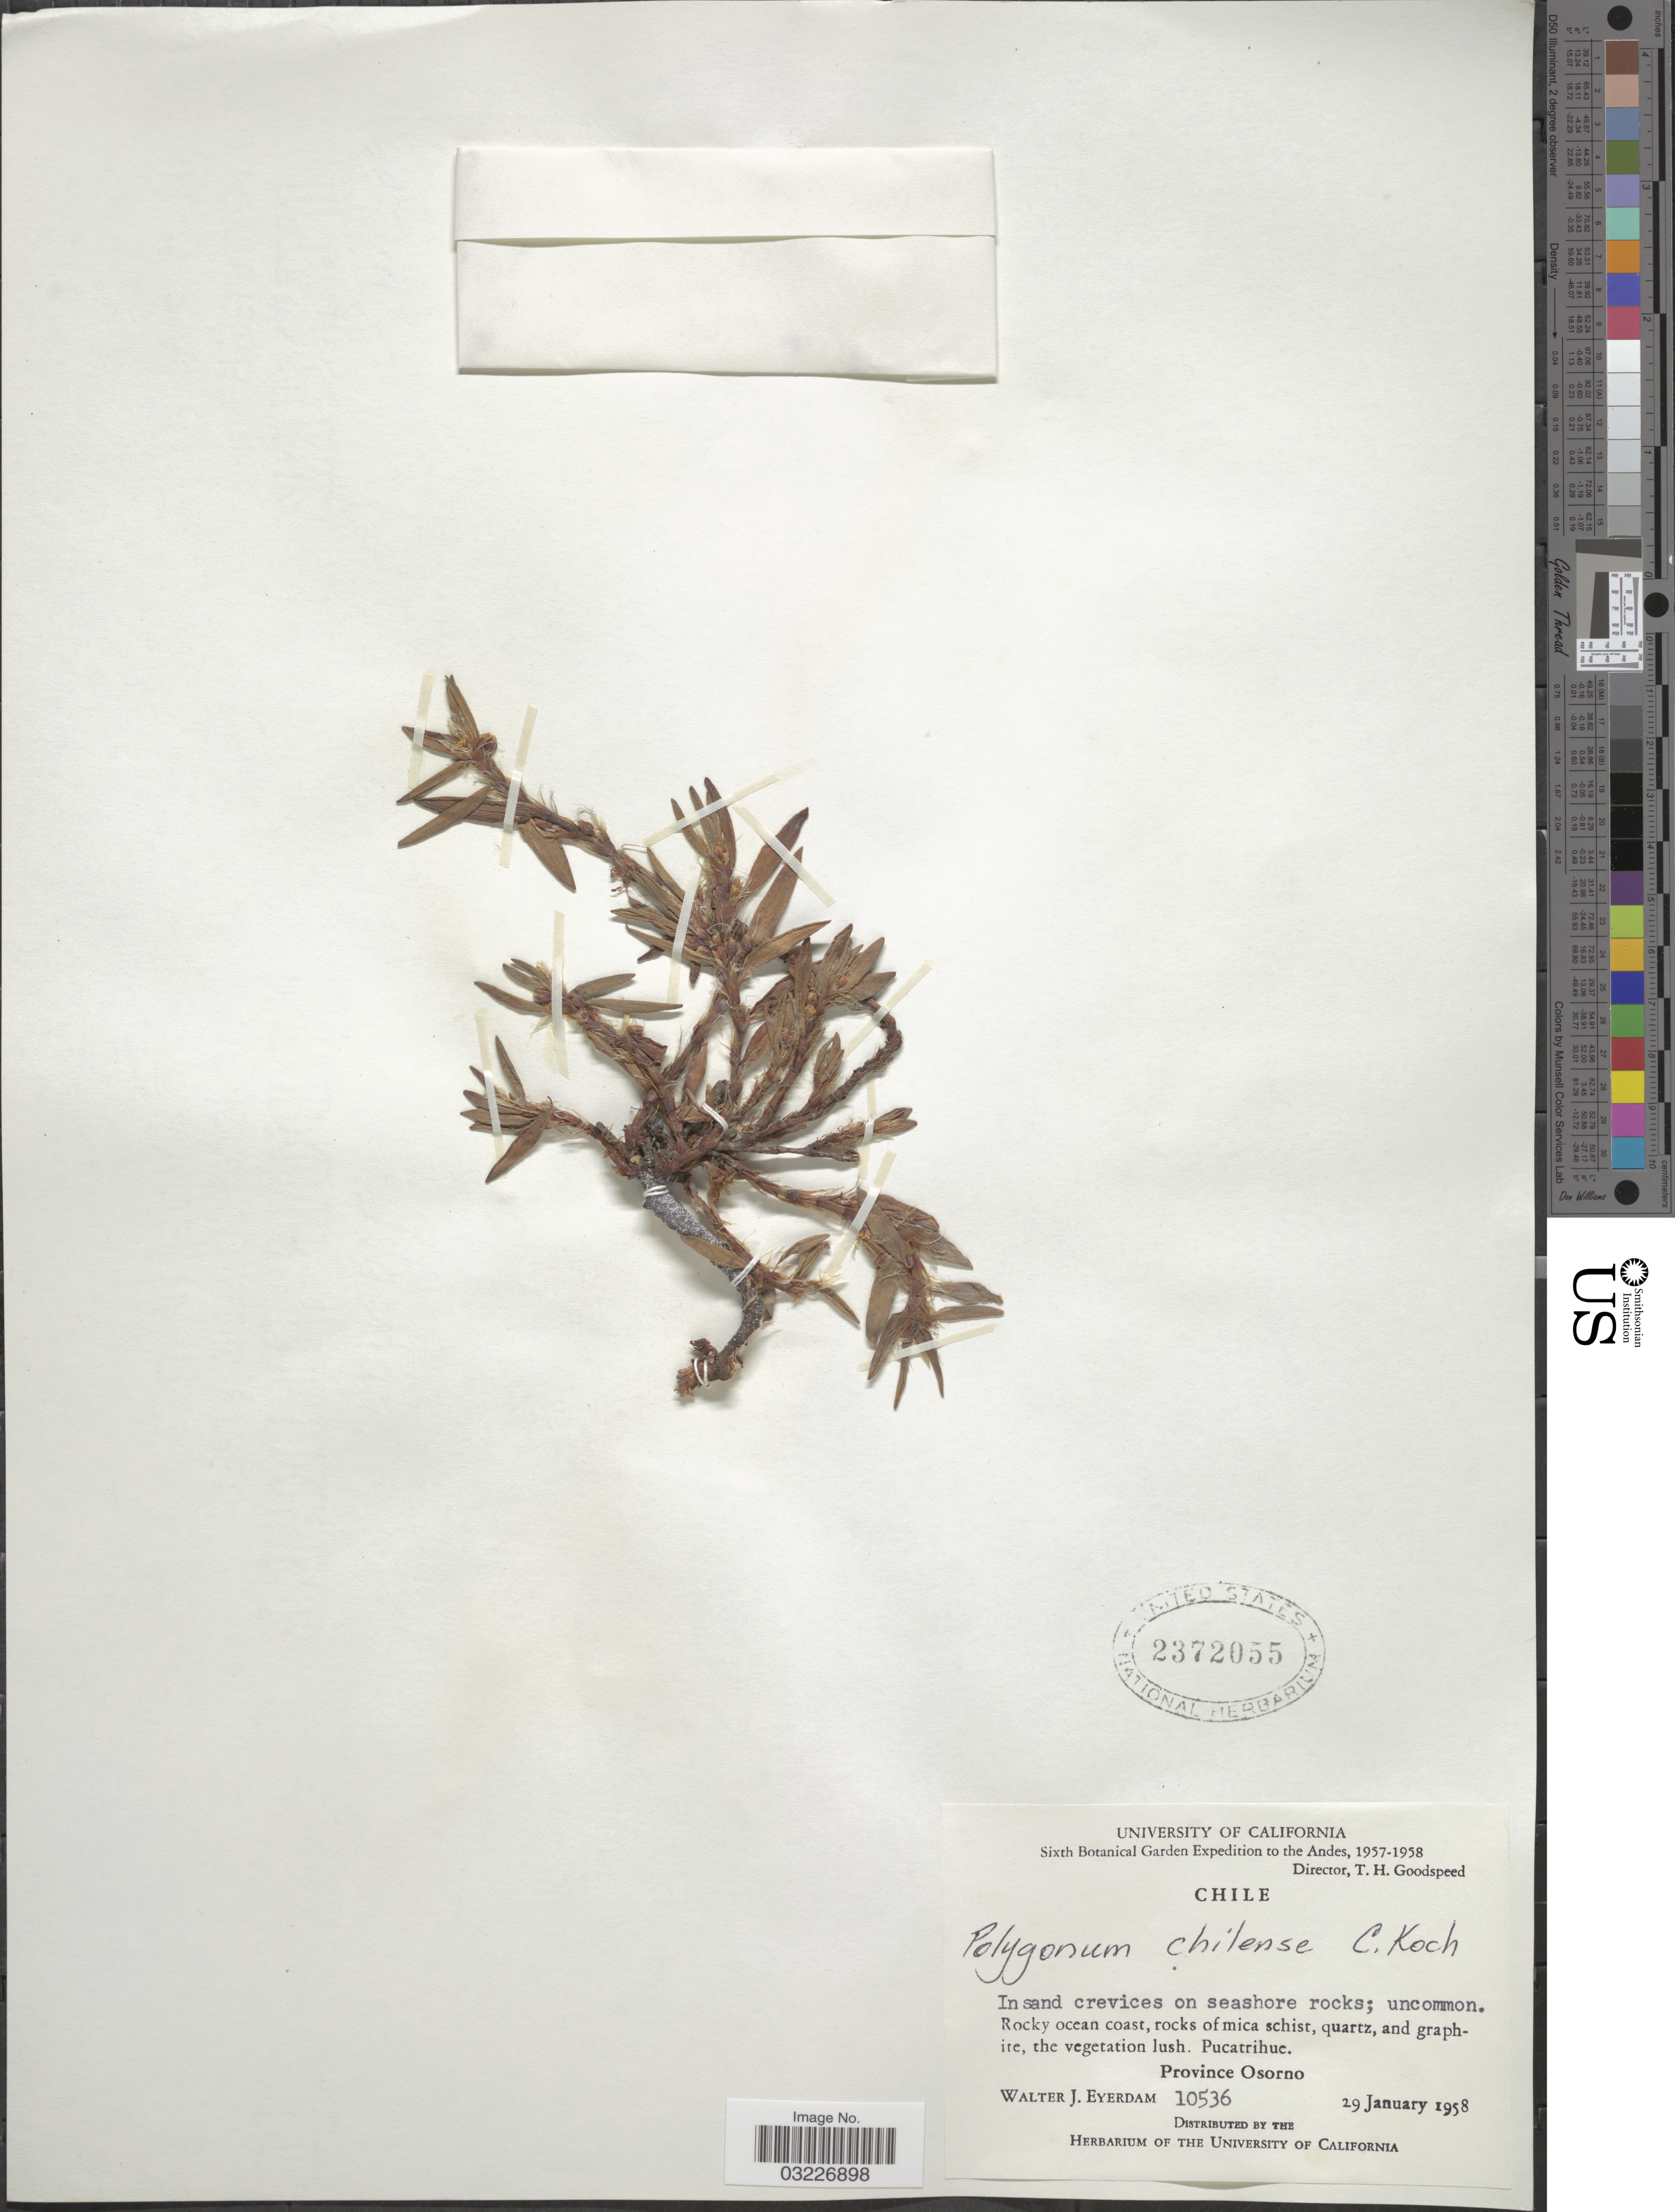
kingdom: Plantae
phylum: Tracheophyta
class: Magnoliopsida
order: Caryophyllales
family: Polygonaceae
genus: Polygonum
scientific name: Polygonum maritimum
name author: L.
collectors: W. J. Eyerdam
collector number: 10536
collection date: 1958-01-29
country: Chile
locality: The Andes, Province Osorno.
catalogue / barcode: US 2372055